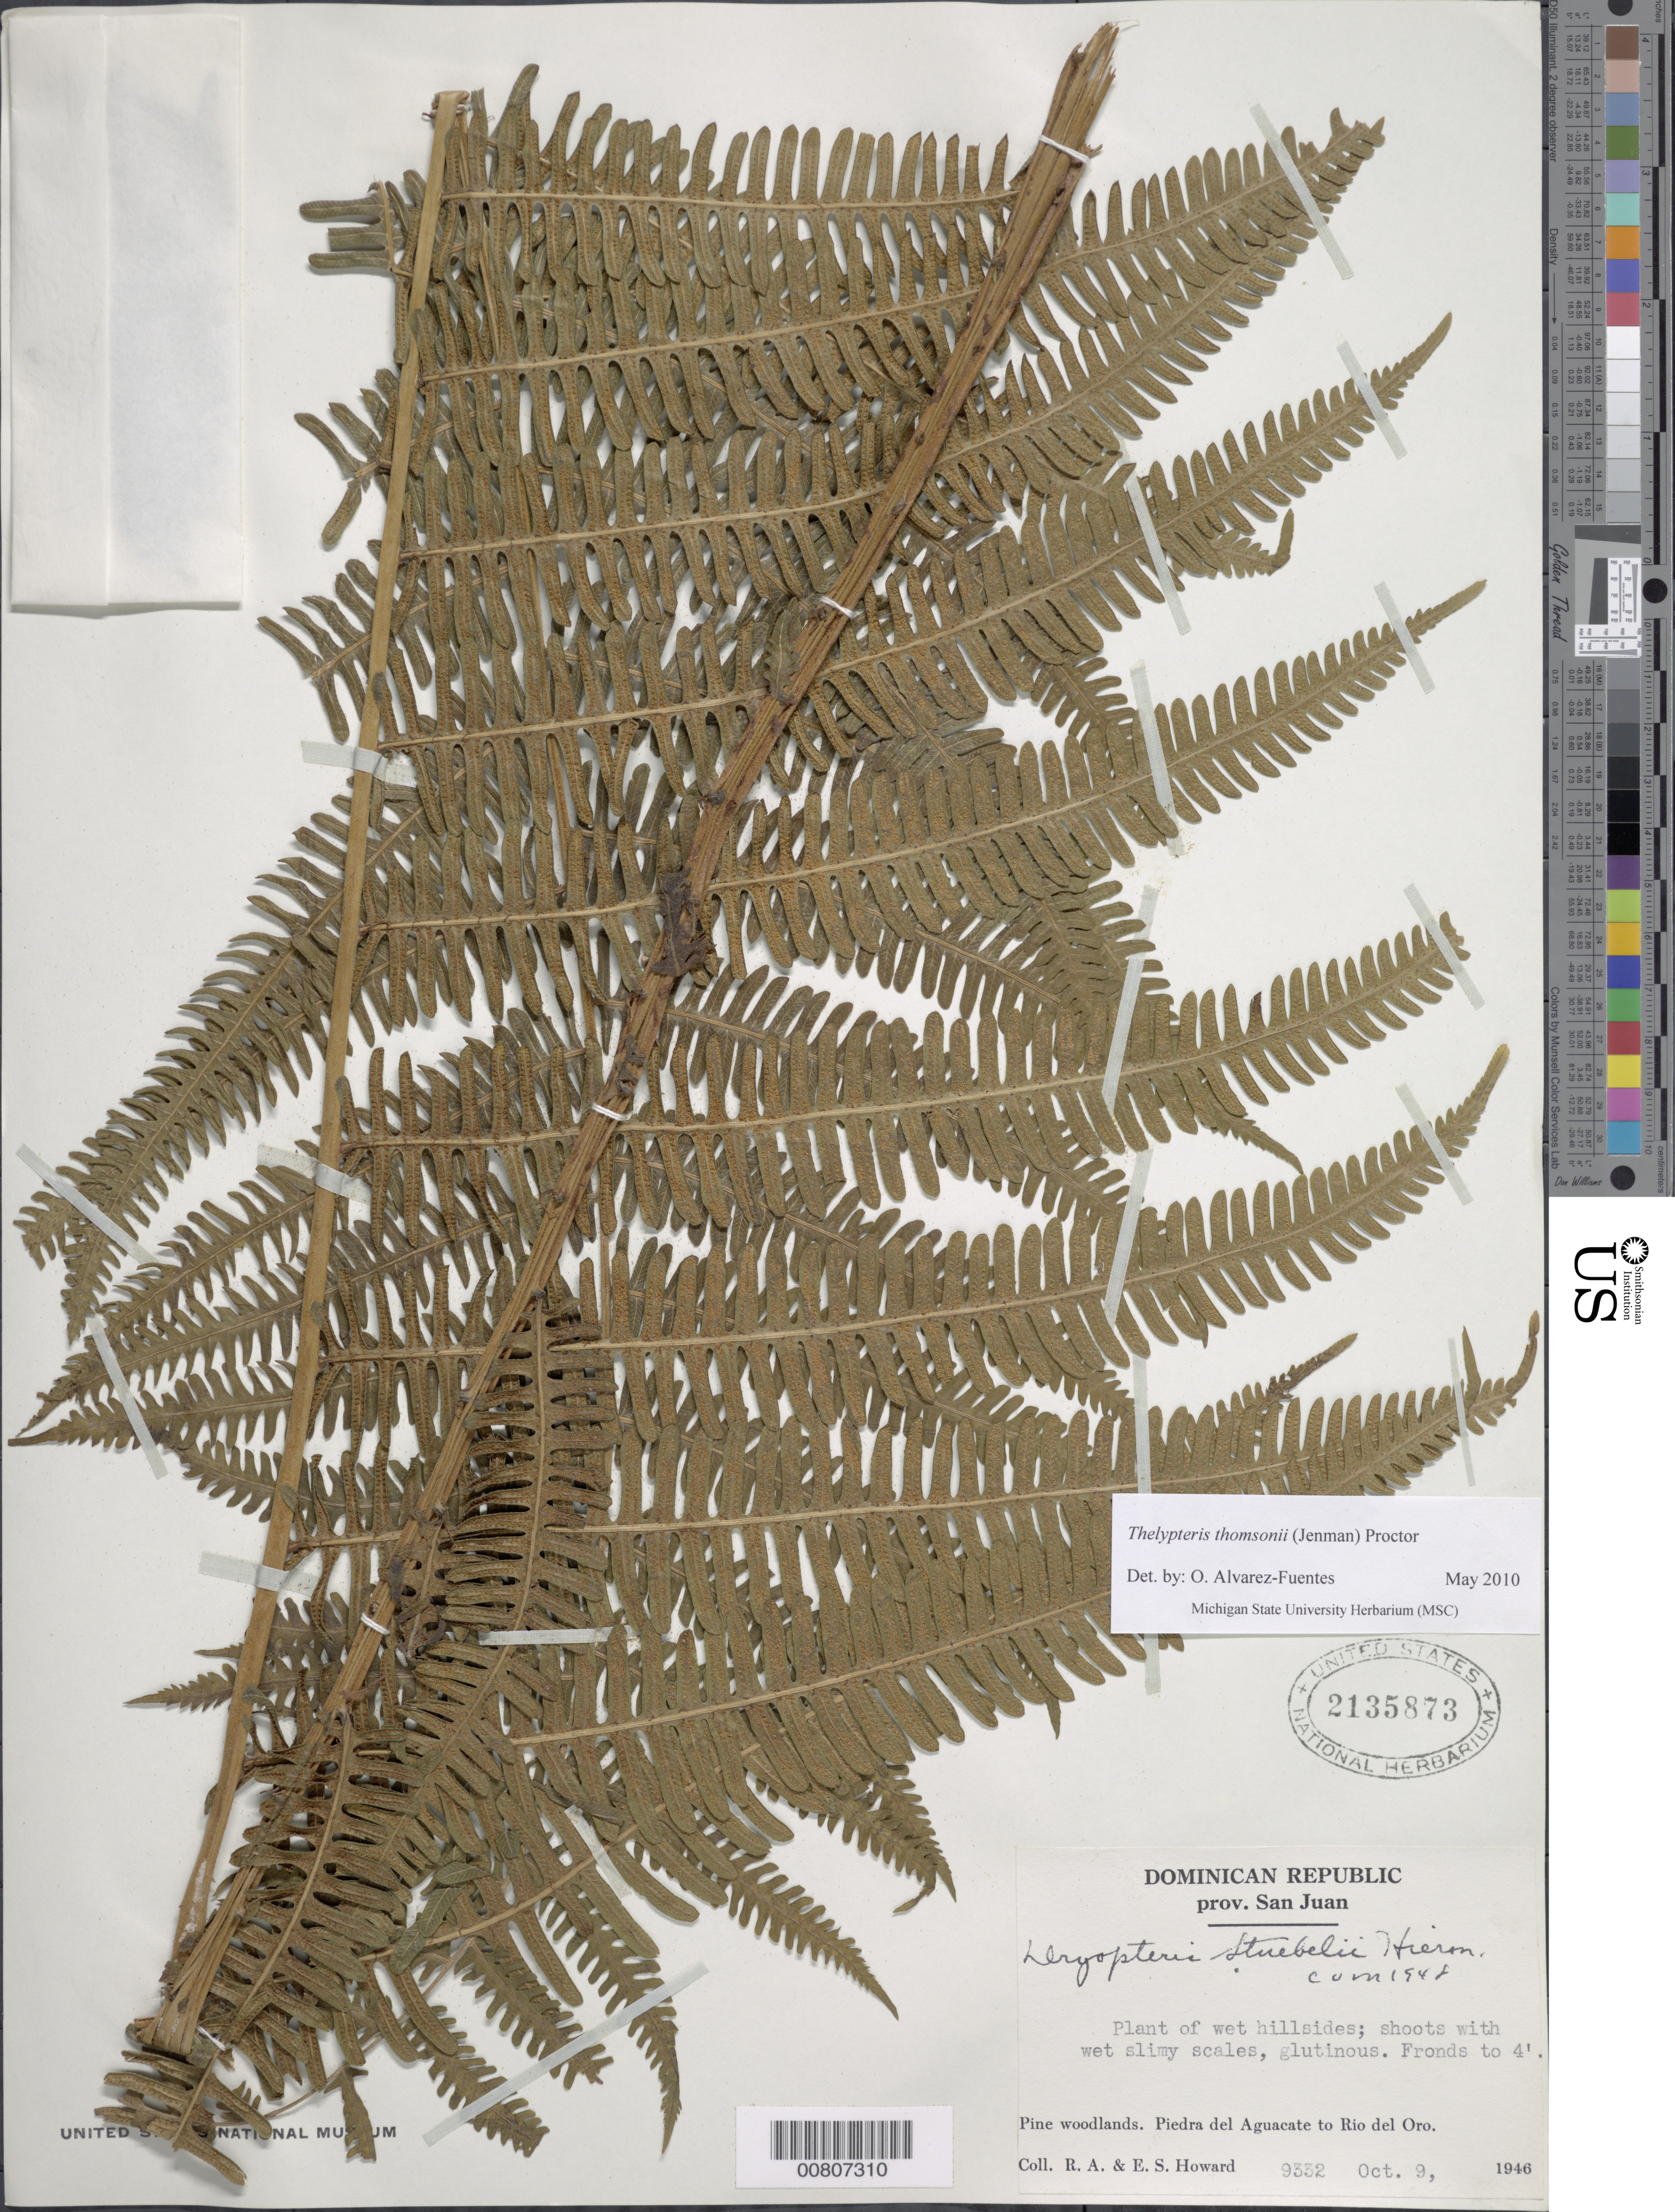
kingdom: Plantae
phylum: Tracheophyta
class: Polypodiopsida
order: Polypodiales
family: Thelypteridaceae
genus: Amauropelta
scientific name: Amauropelta thomsonii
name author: (Jenman) Pic. Serm.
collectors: R. A. Howard & E. S. Howard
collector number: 9332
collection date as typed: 09 Oct 1946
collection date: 1946-10-09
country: Dominican Republic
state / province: San Juan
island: Hispaniola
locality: Piedra del Aguacate to Rio del Oro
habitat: Pine woodlands; wet hillsides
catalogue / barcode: US 2135873